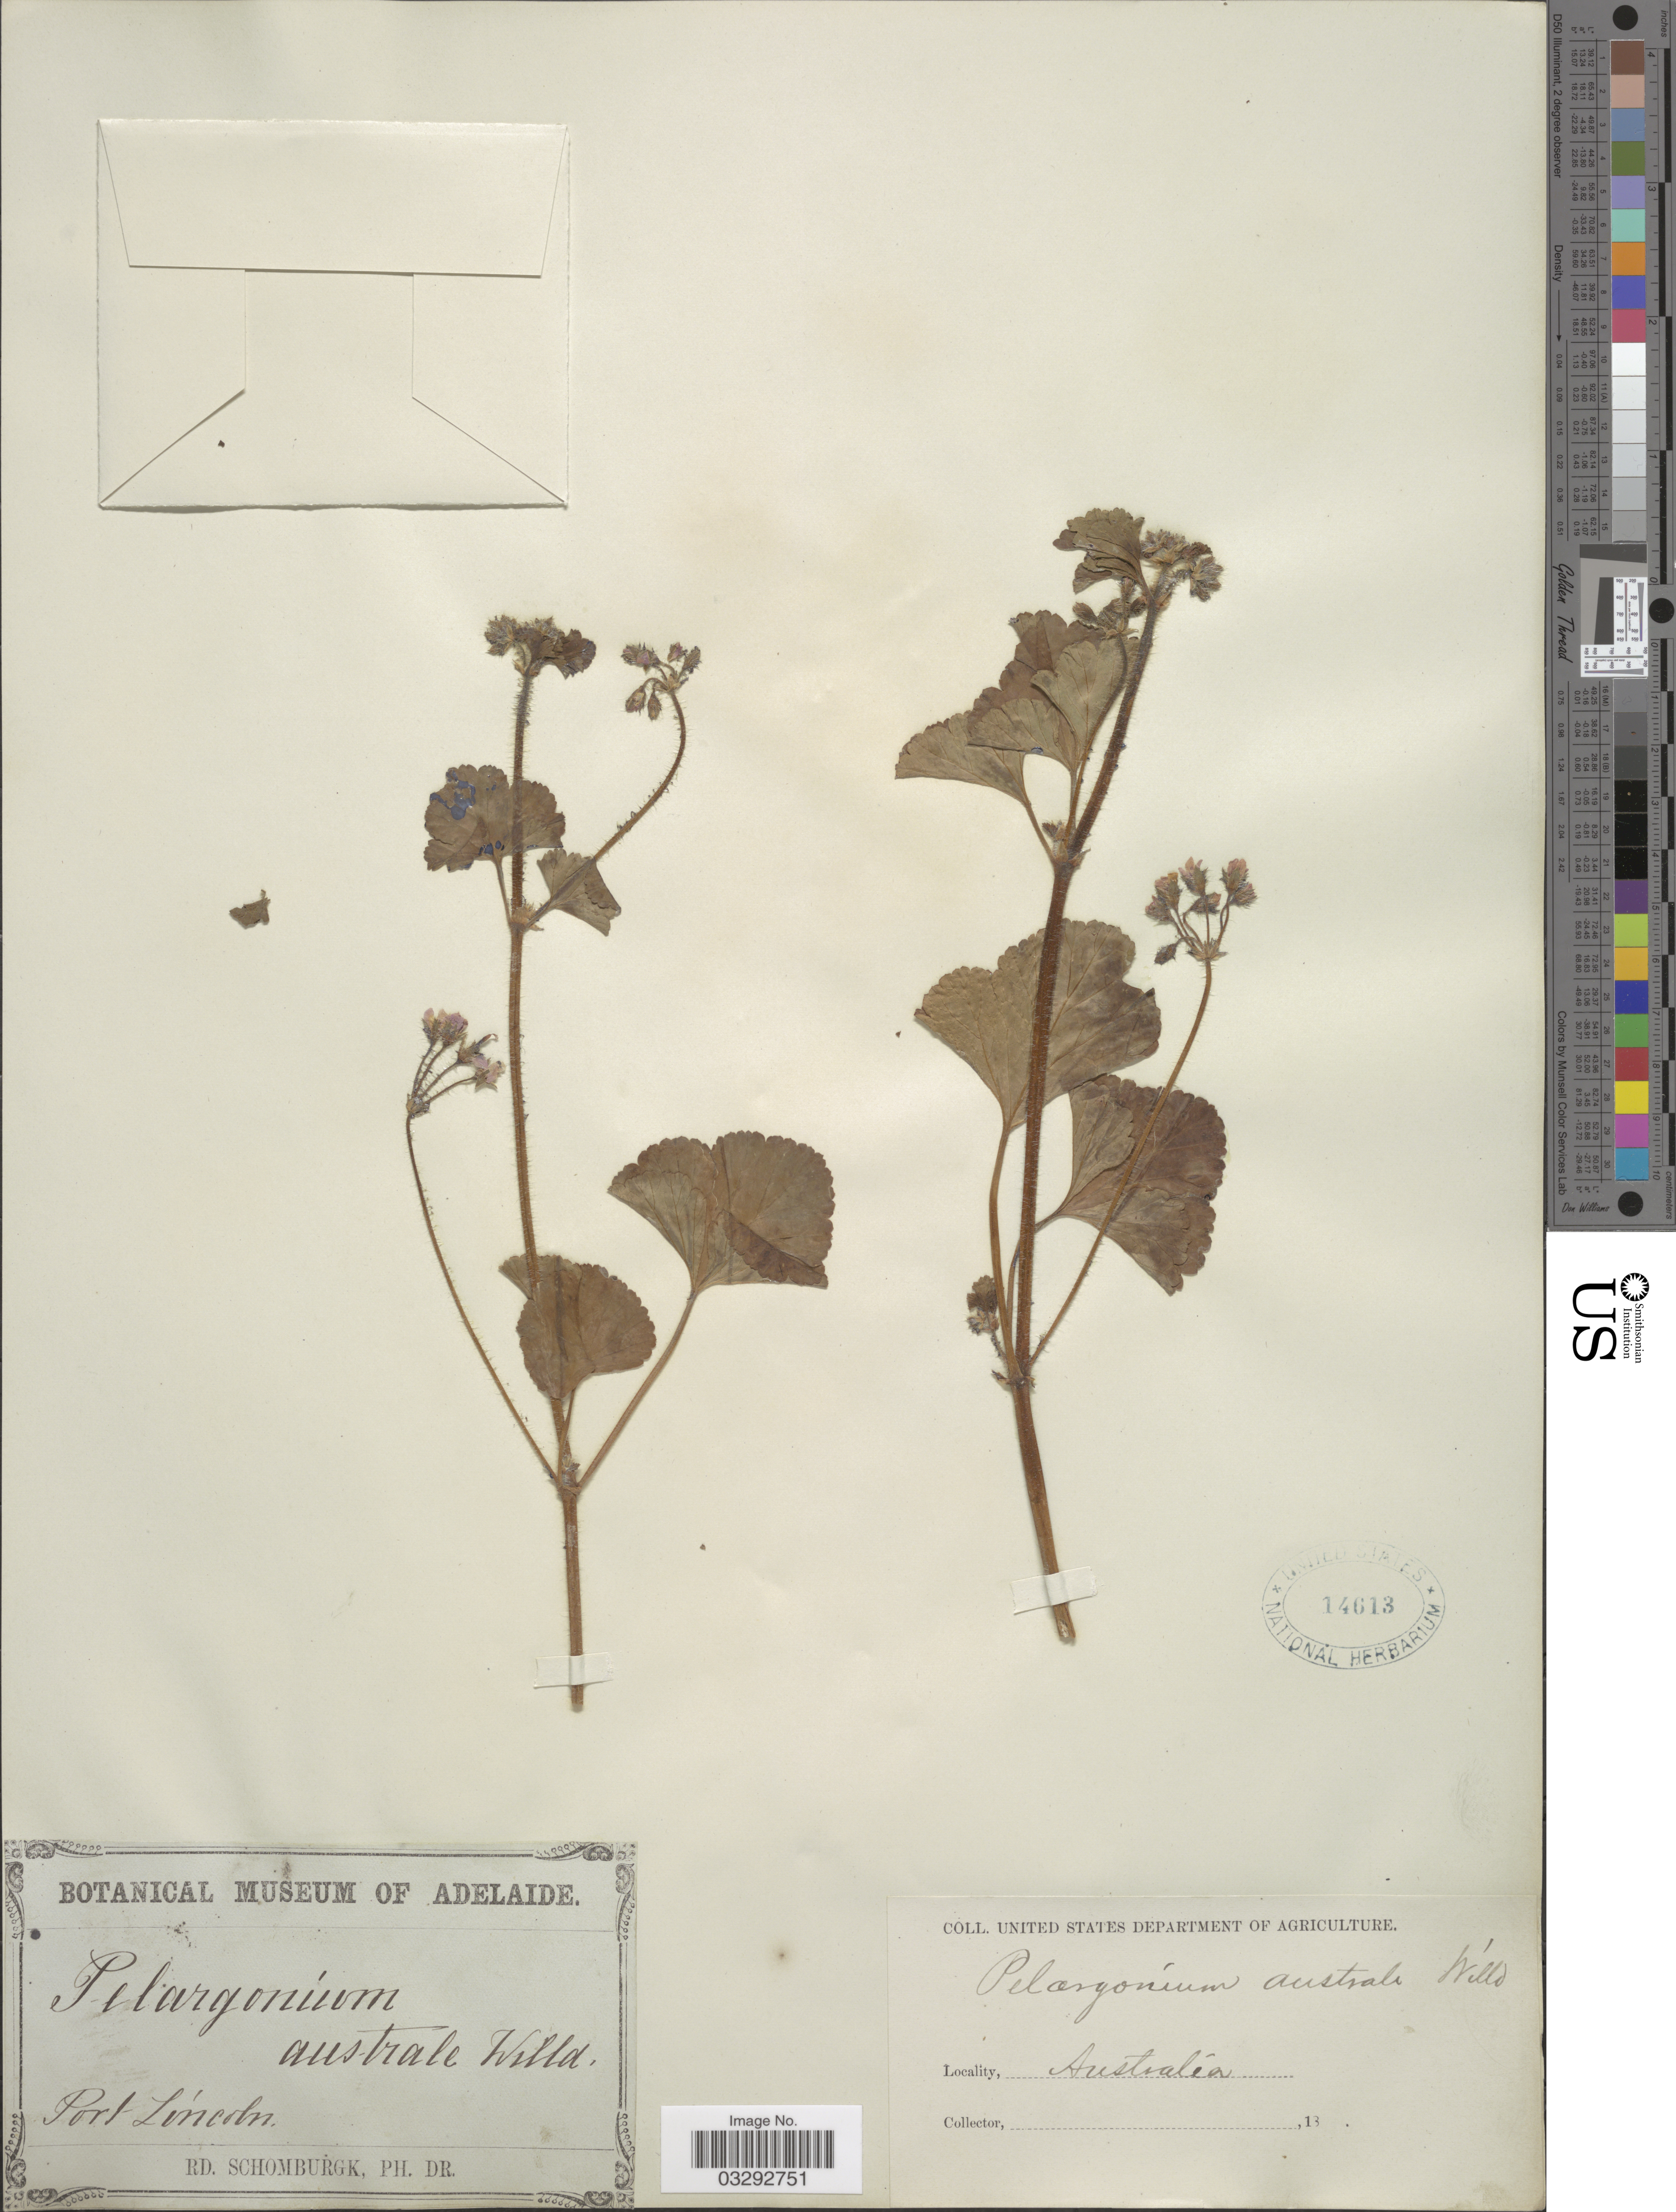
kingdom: Plantae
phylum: Tracheophyta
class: Magnoliopsida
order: Geraniales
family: Geraniaceae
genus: Pelargonium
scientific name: Pelargonium australe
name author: Willd.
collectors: M. R. Schomburgk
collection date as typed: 18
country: Australia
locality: Port Lincoln.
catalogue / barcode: US 14613